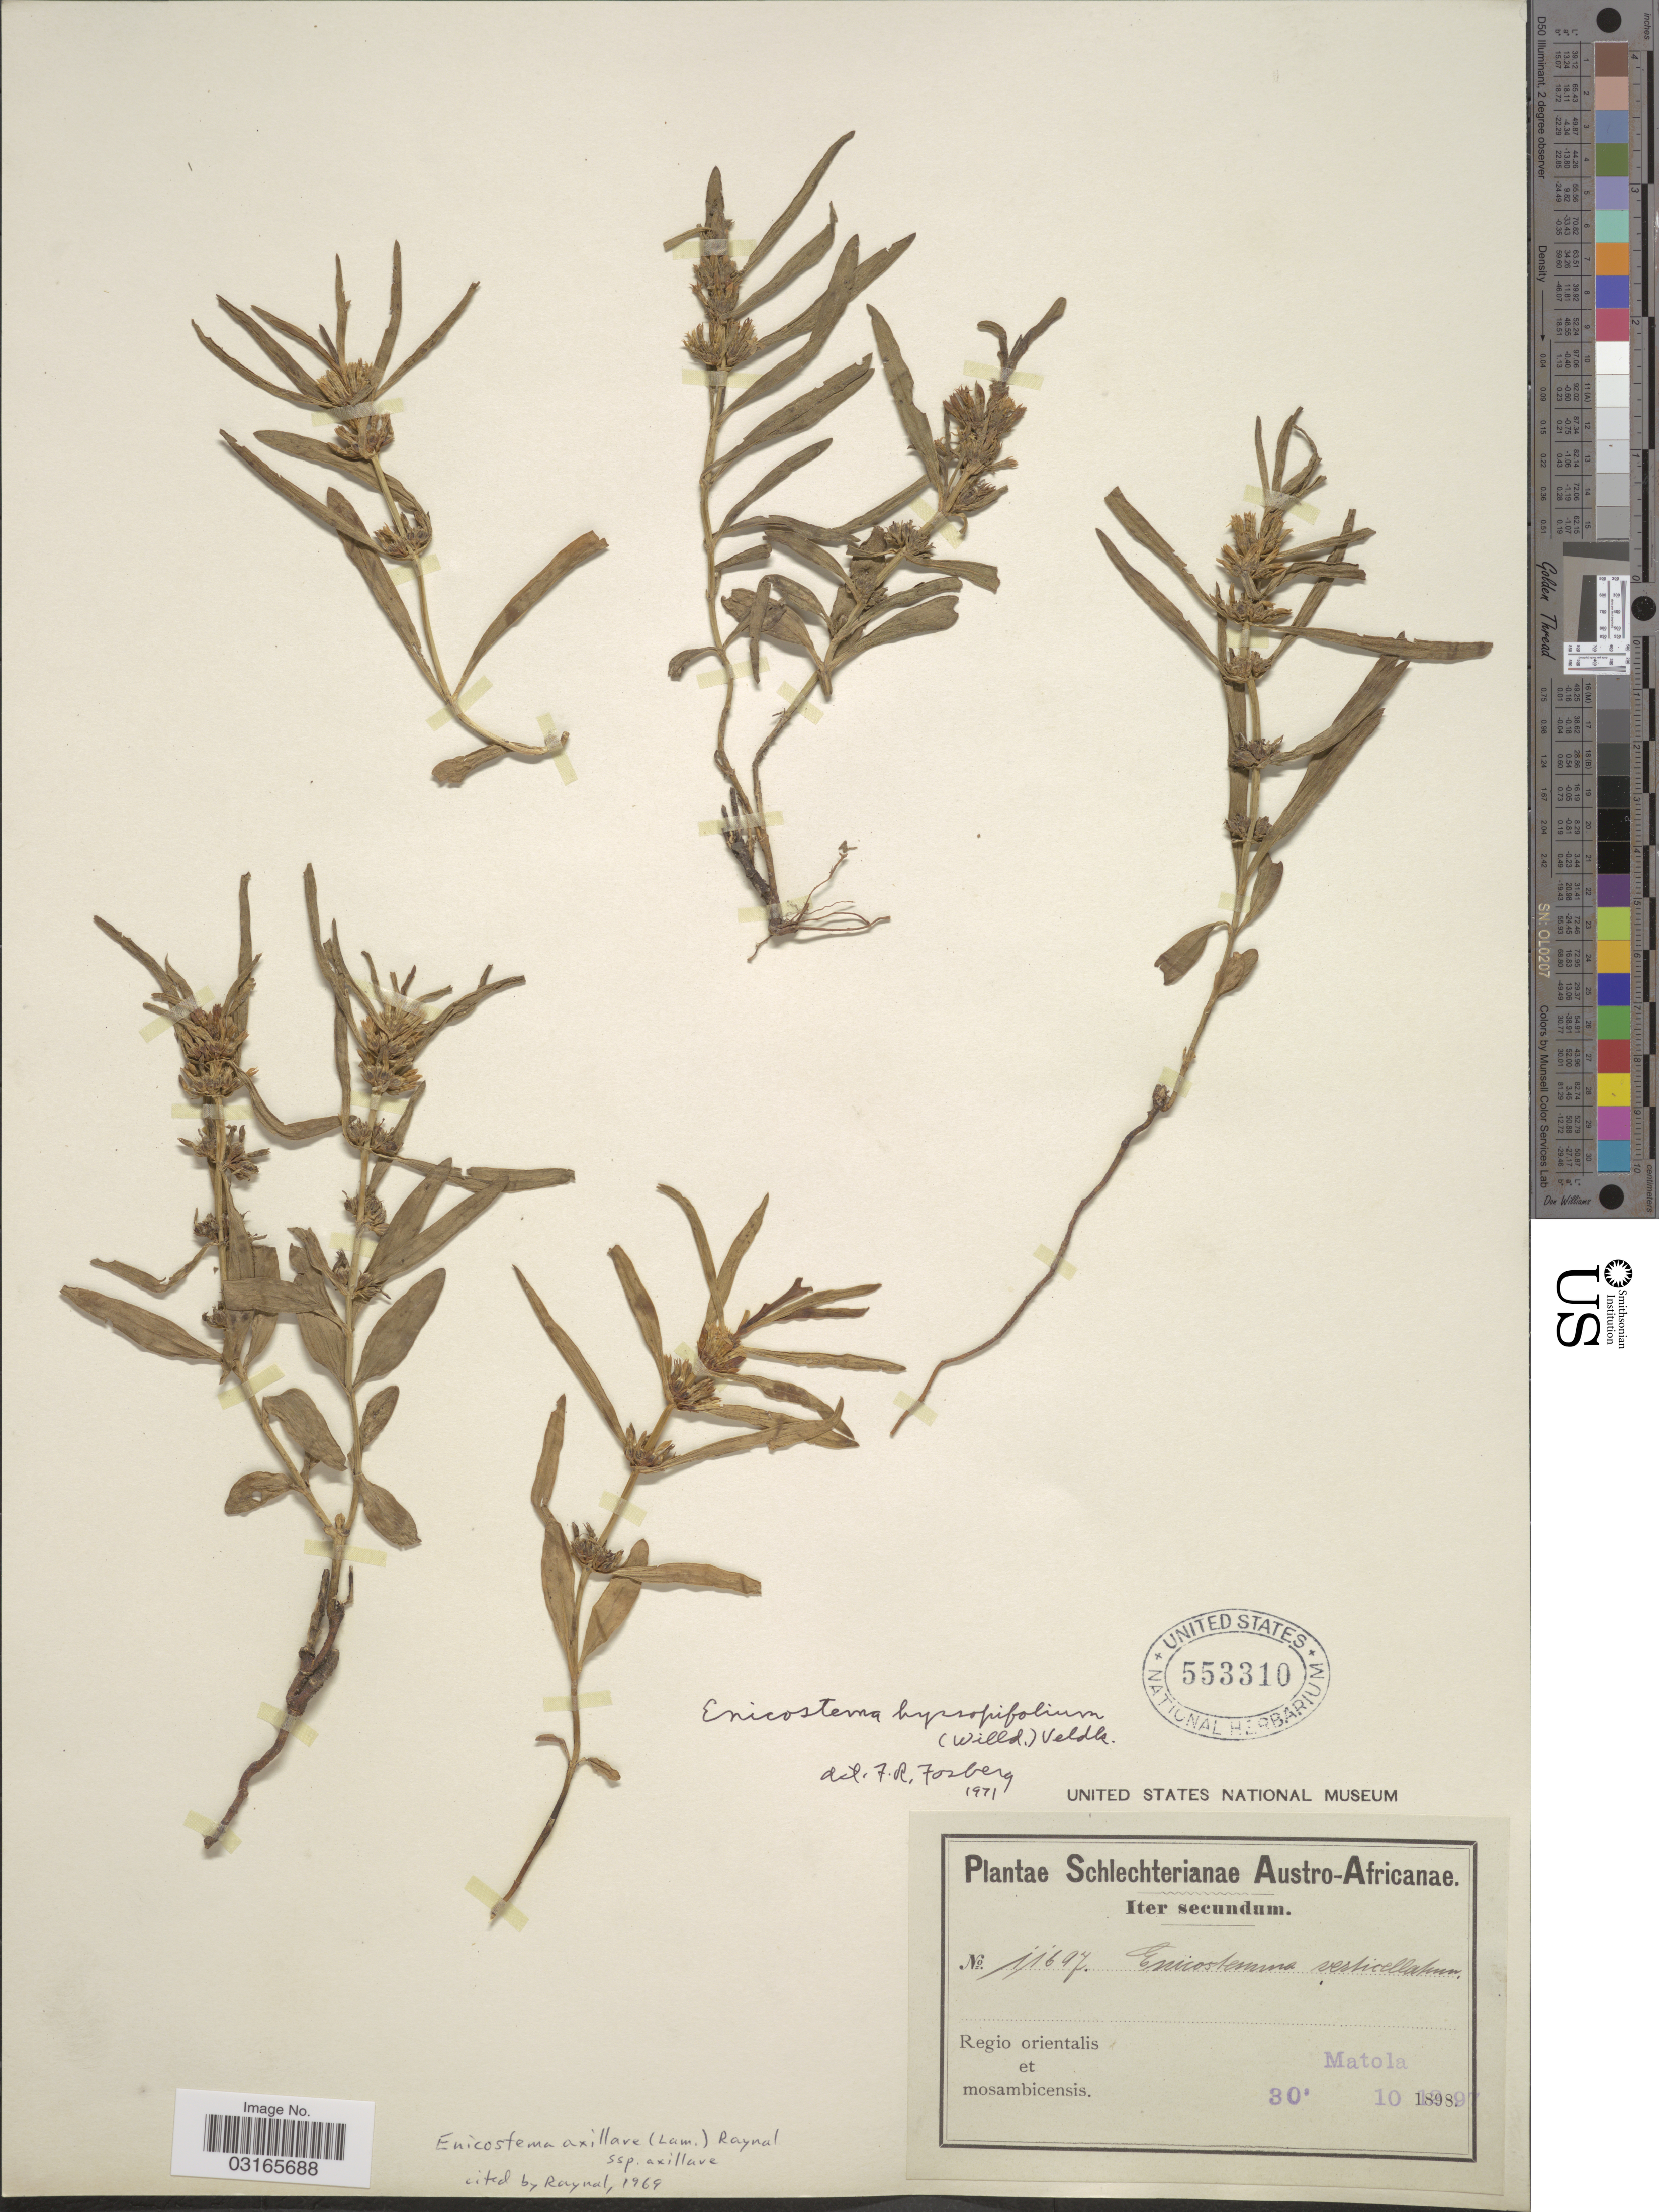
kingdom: Plantae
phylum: Tracheophyta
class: Magnoliopsida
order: Gentianales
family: Gentianaceae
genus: Enicostema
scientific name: Enicostema axillare subsp. axillare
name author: (Poir. ex Lam.) A. Raynal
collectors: Schlechter, --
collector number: II697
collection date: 1897-12-10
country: South Africa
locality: Austro-Africanae. Regio orientalis et mosambicensis.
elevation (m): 9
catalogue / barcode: US 553310